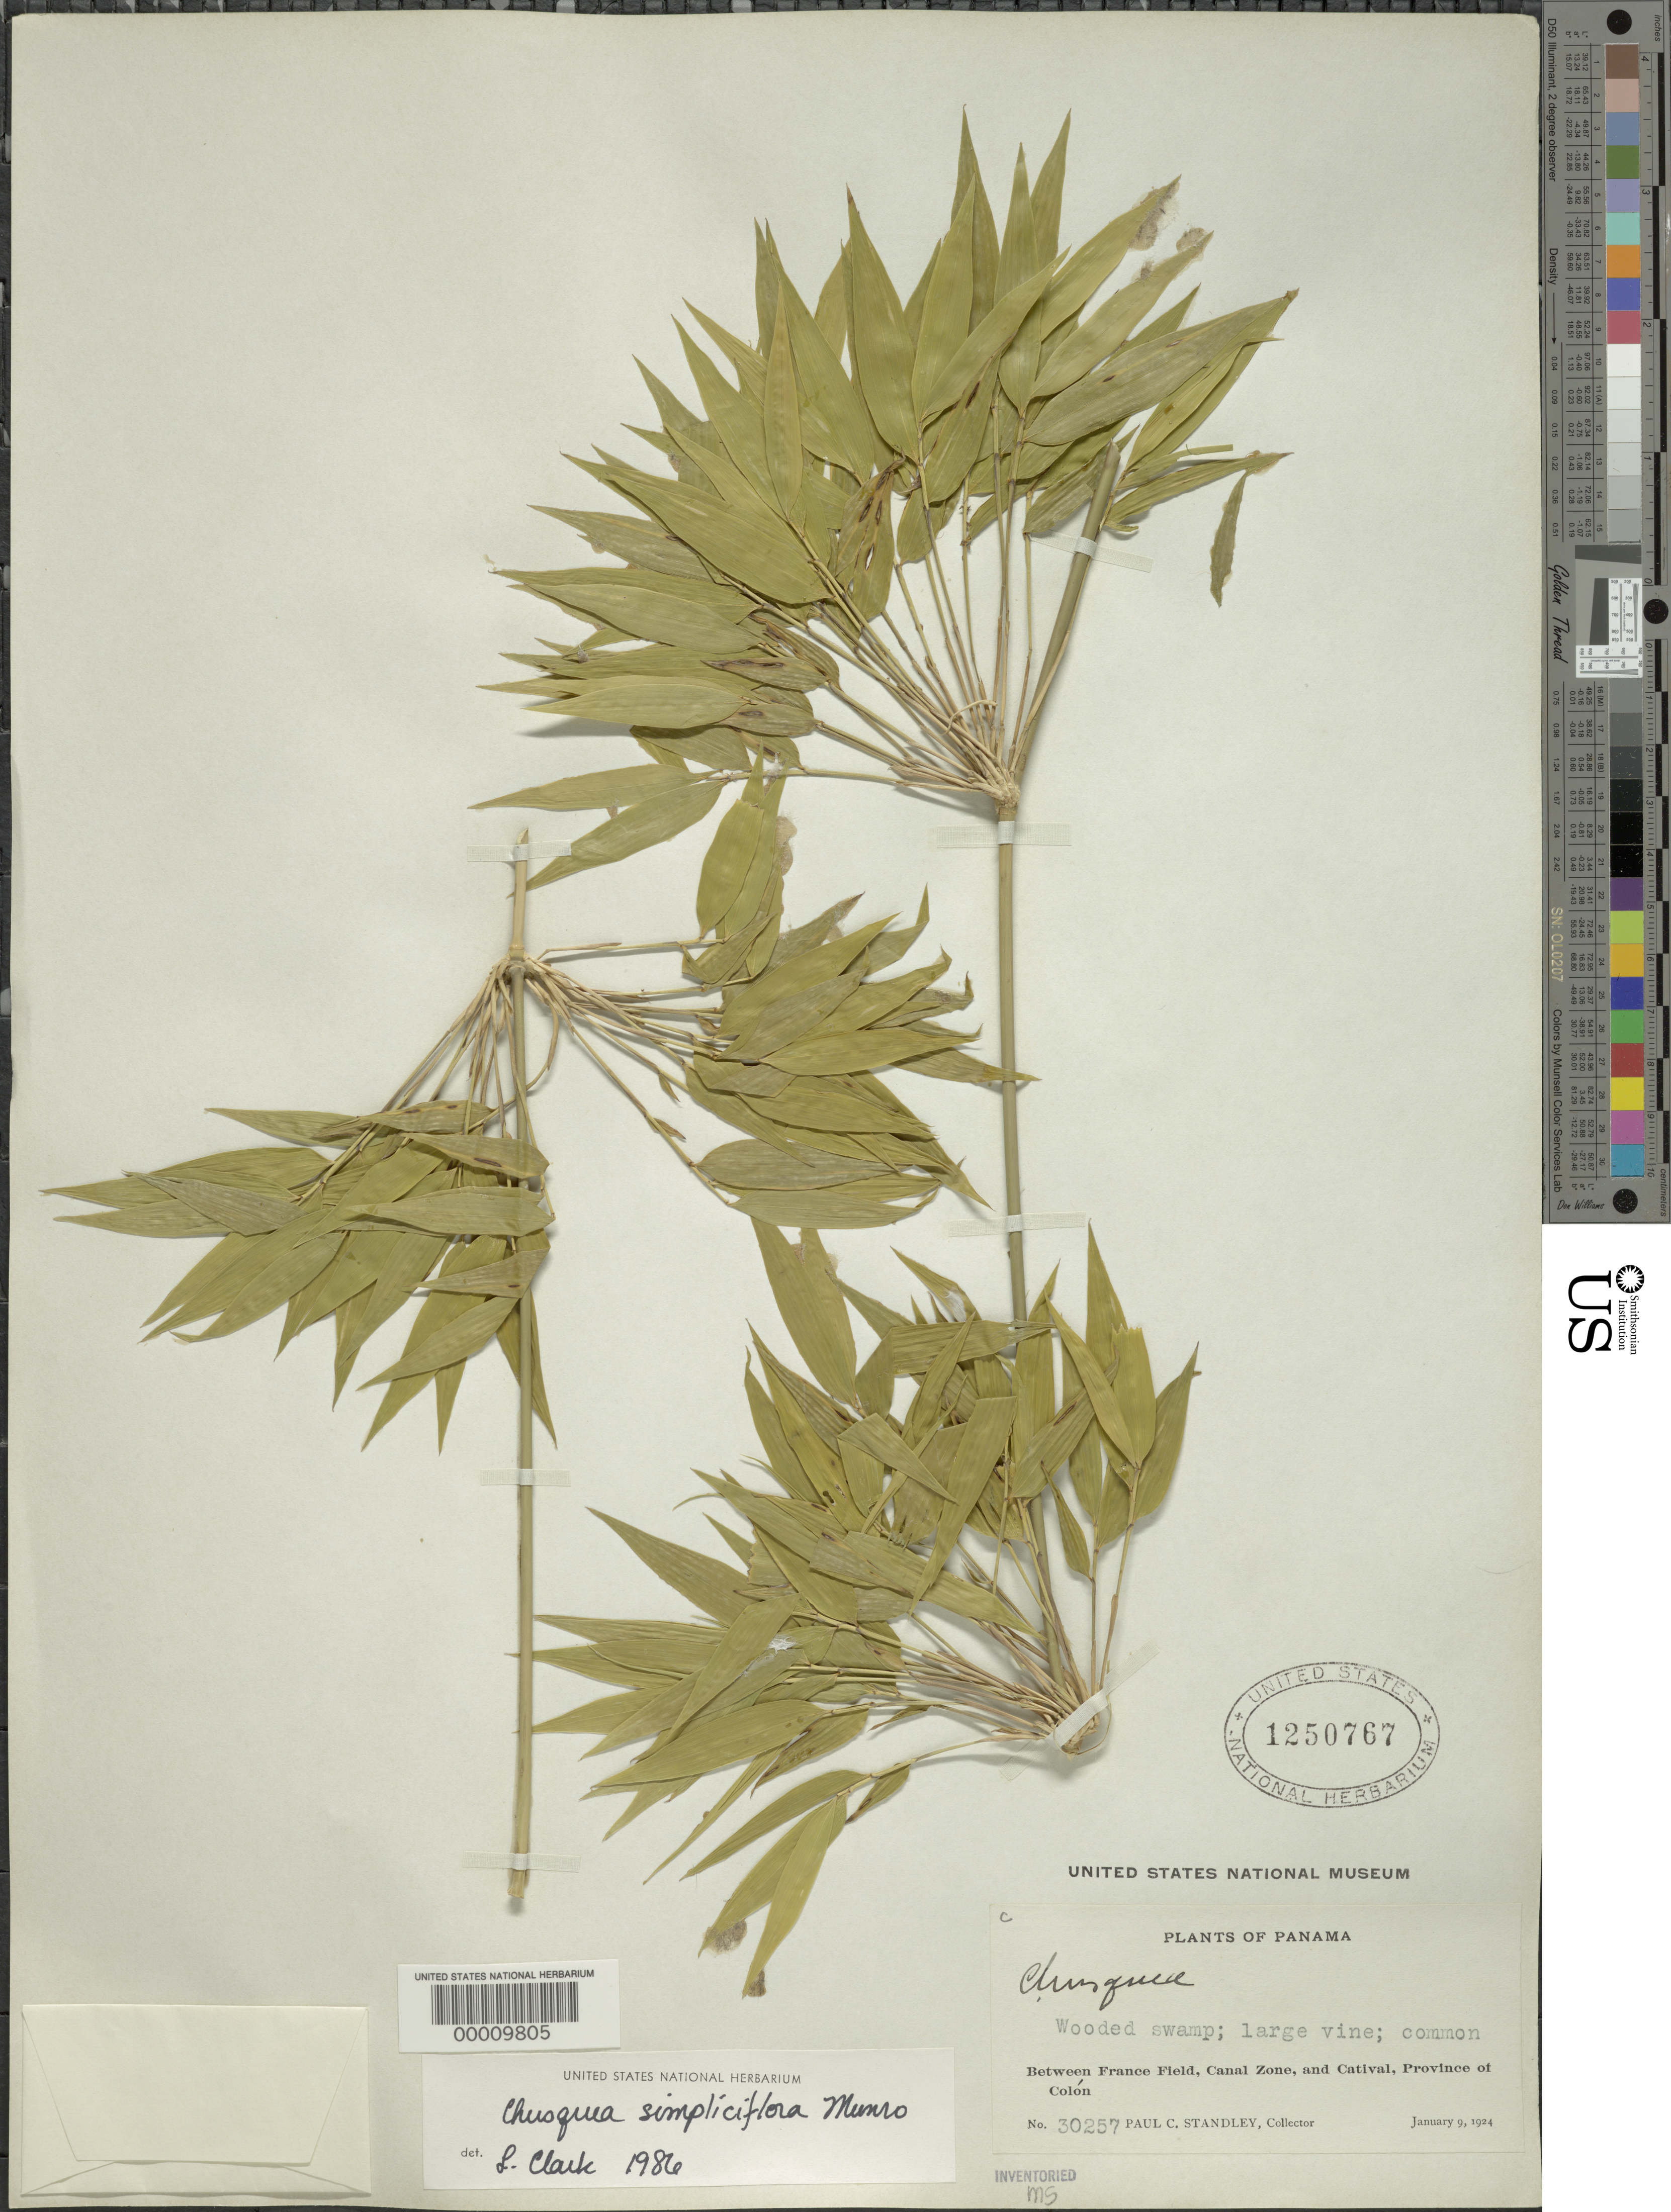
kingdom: Plantae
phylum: Tracheophyta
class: Liliopsida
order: Poales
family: Poaceae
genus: Chusquea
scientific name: Chusquea simpliciflora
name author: Munro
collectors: P. C. Standley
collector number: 30257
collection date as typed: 09 Jan 1924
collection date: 1924-01-09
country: Panama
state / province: Colón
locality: Between France Field, Canal Zone, and Catival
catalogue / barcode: US 1250767